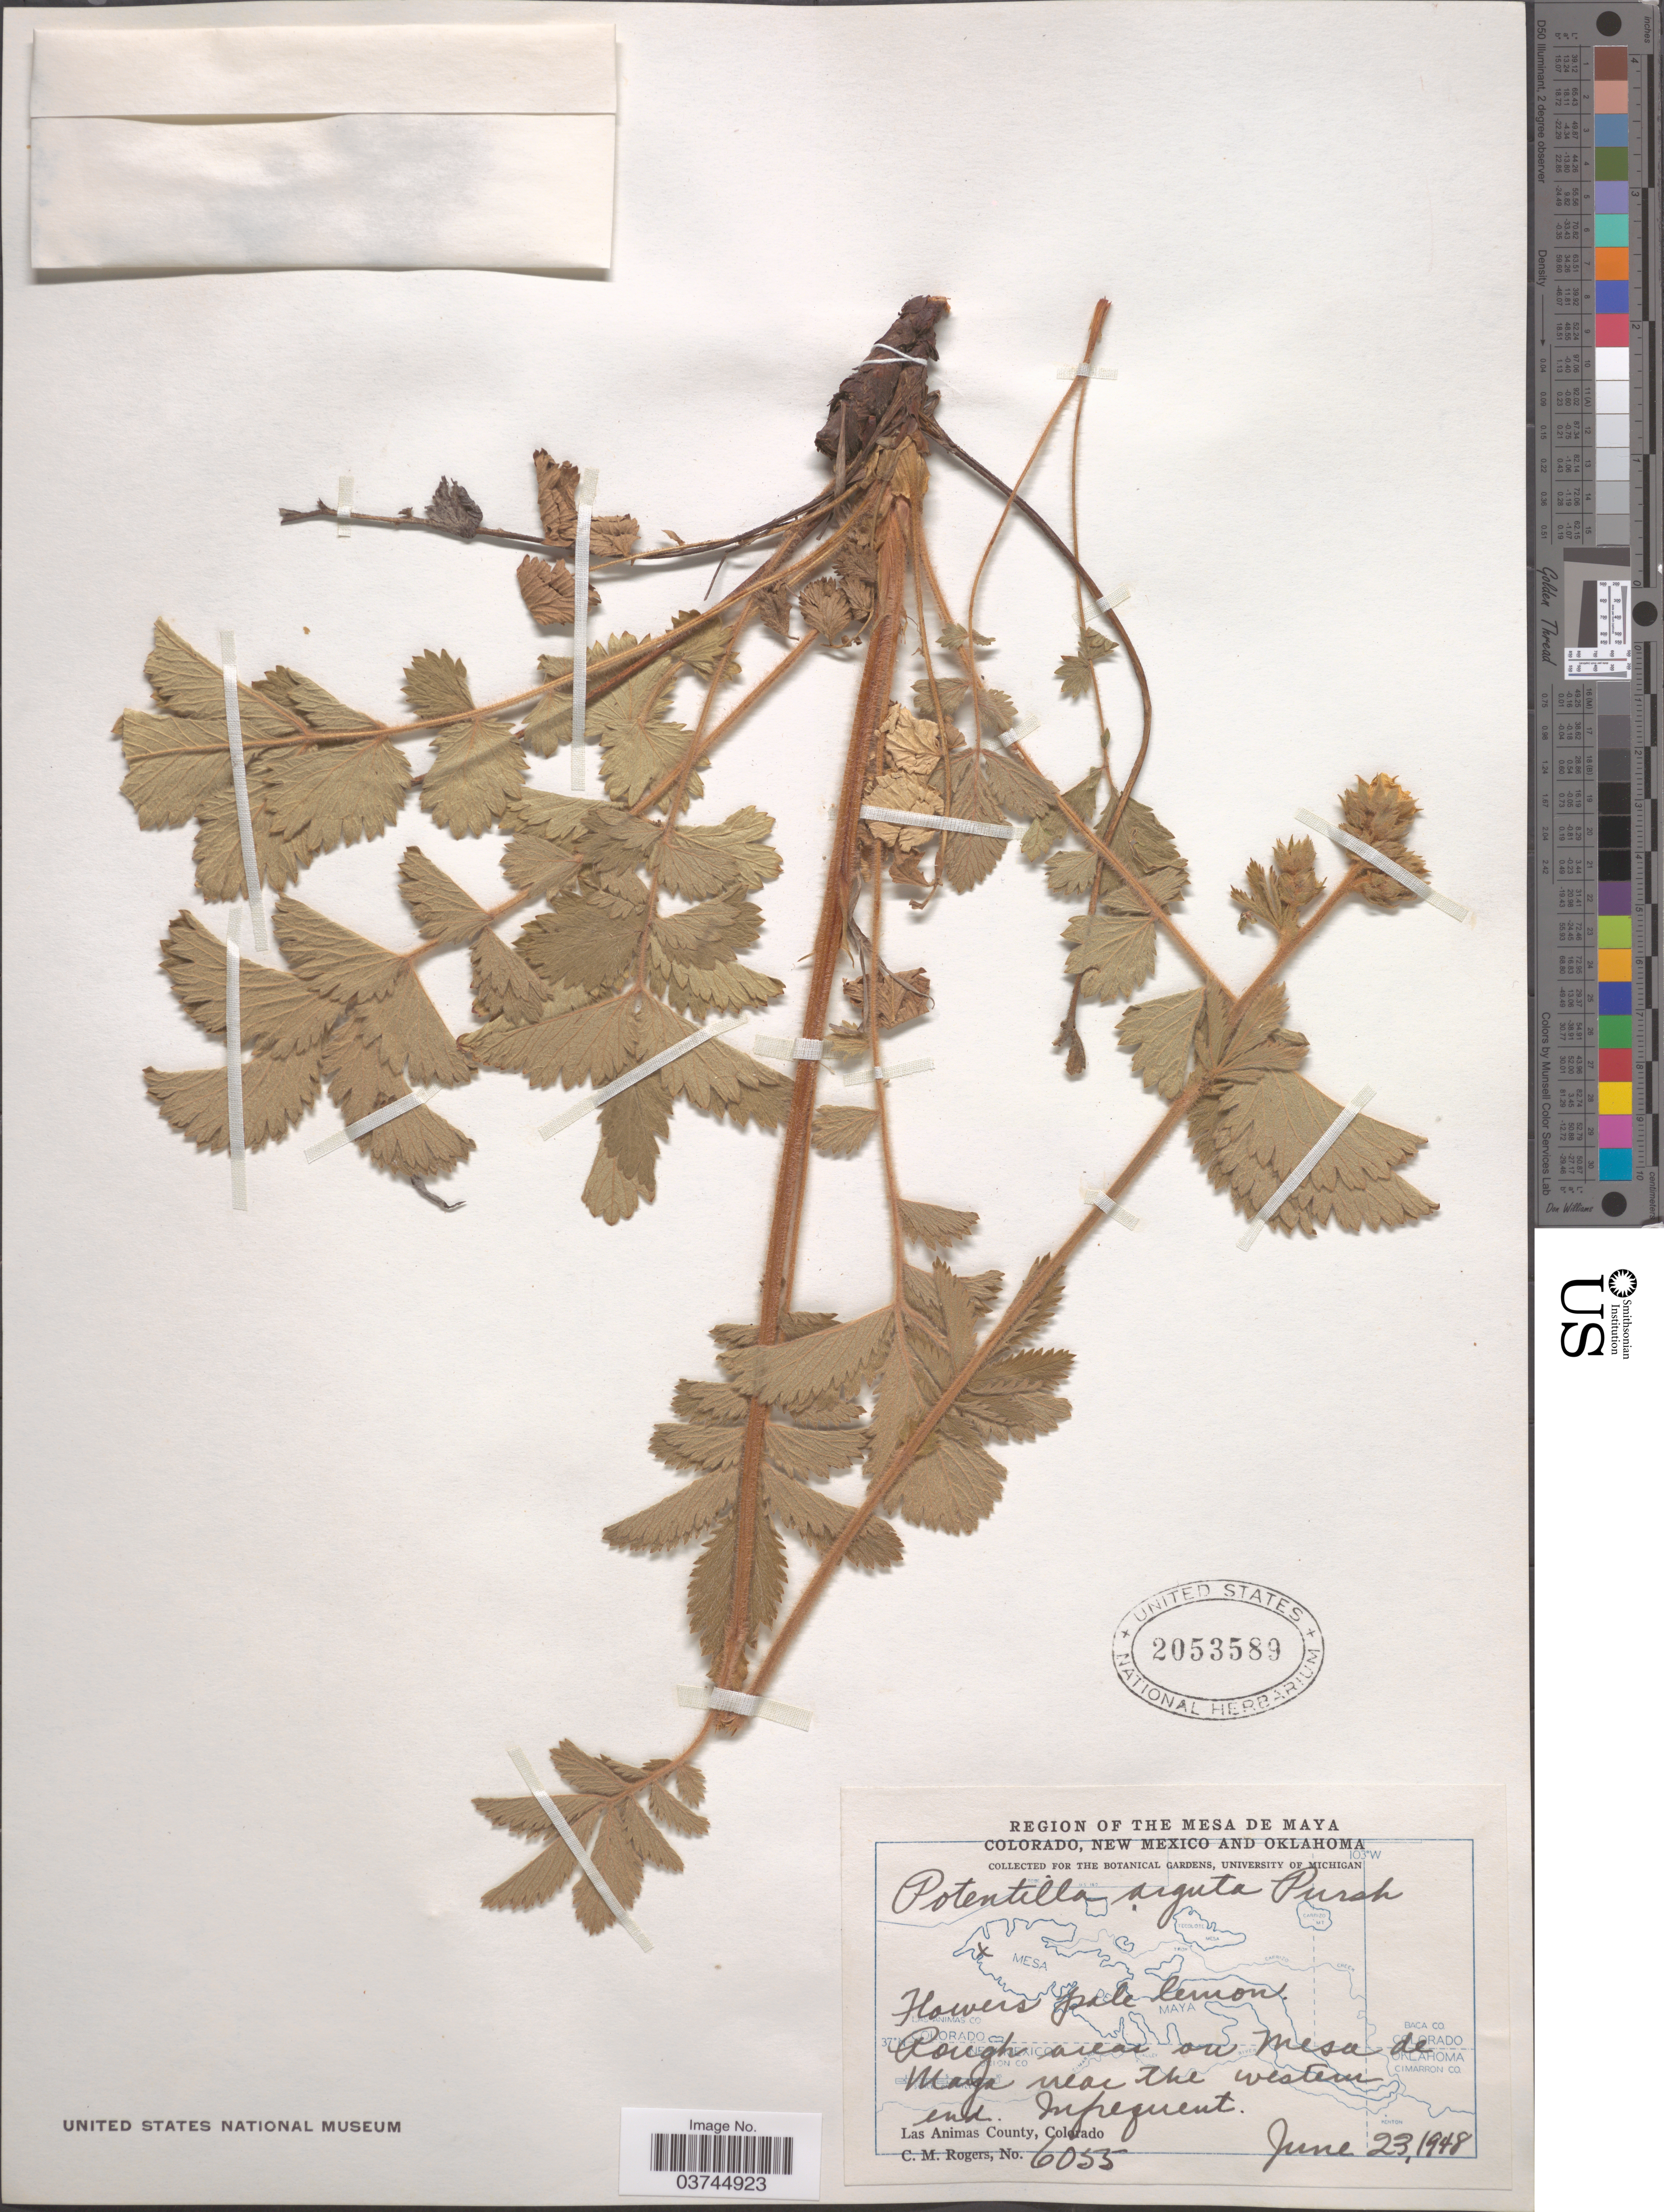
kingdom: Plantae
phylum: Tracheophyta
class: Magnoliopsida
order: Rosales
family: Rosaceae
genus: Drymocallis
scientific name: Drymocallis arguta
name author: (Pursh) Rydb.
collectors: C. M. Rogers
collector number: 6055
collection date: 1948-06-23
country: United States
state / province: Colorado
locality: Region of the Mesa de Maya. Rough area on Mesa de Maya near The Western end . Las Animas County.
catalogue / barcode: US 2053589